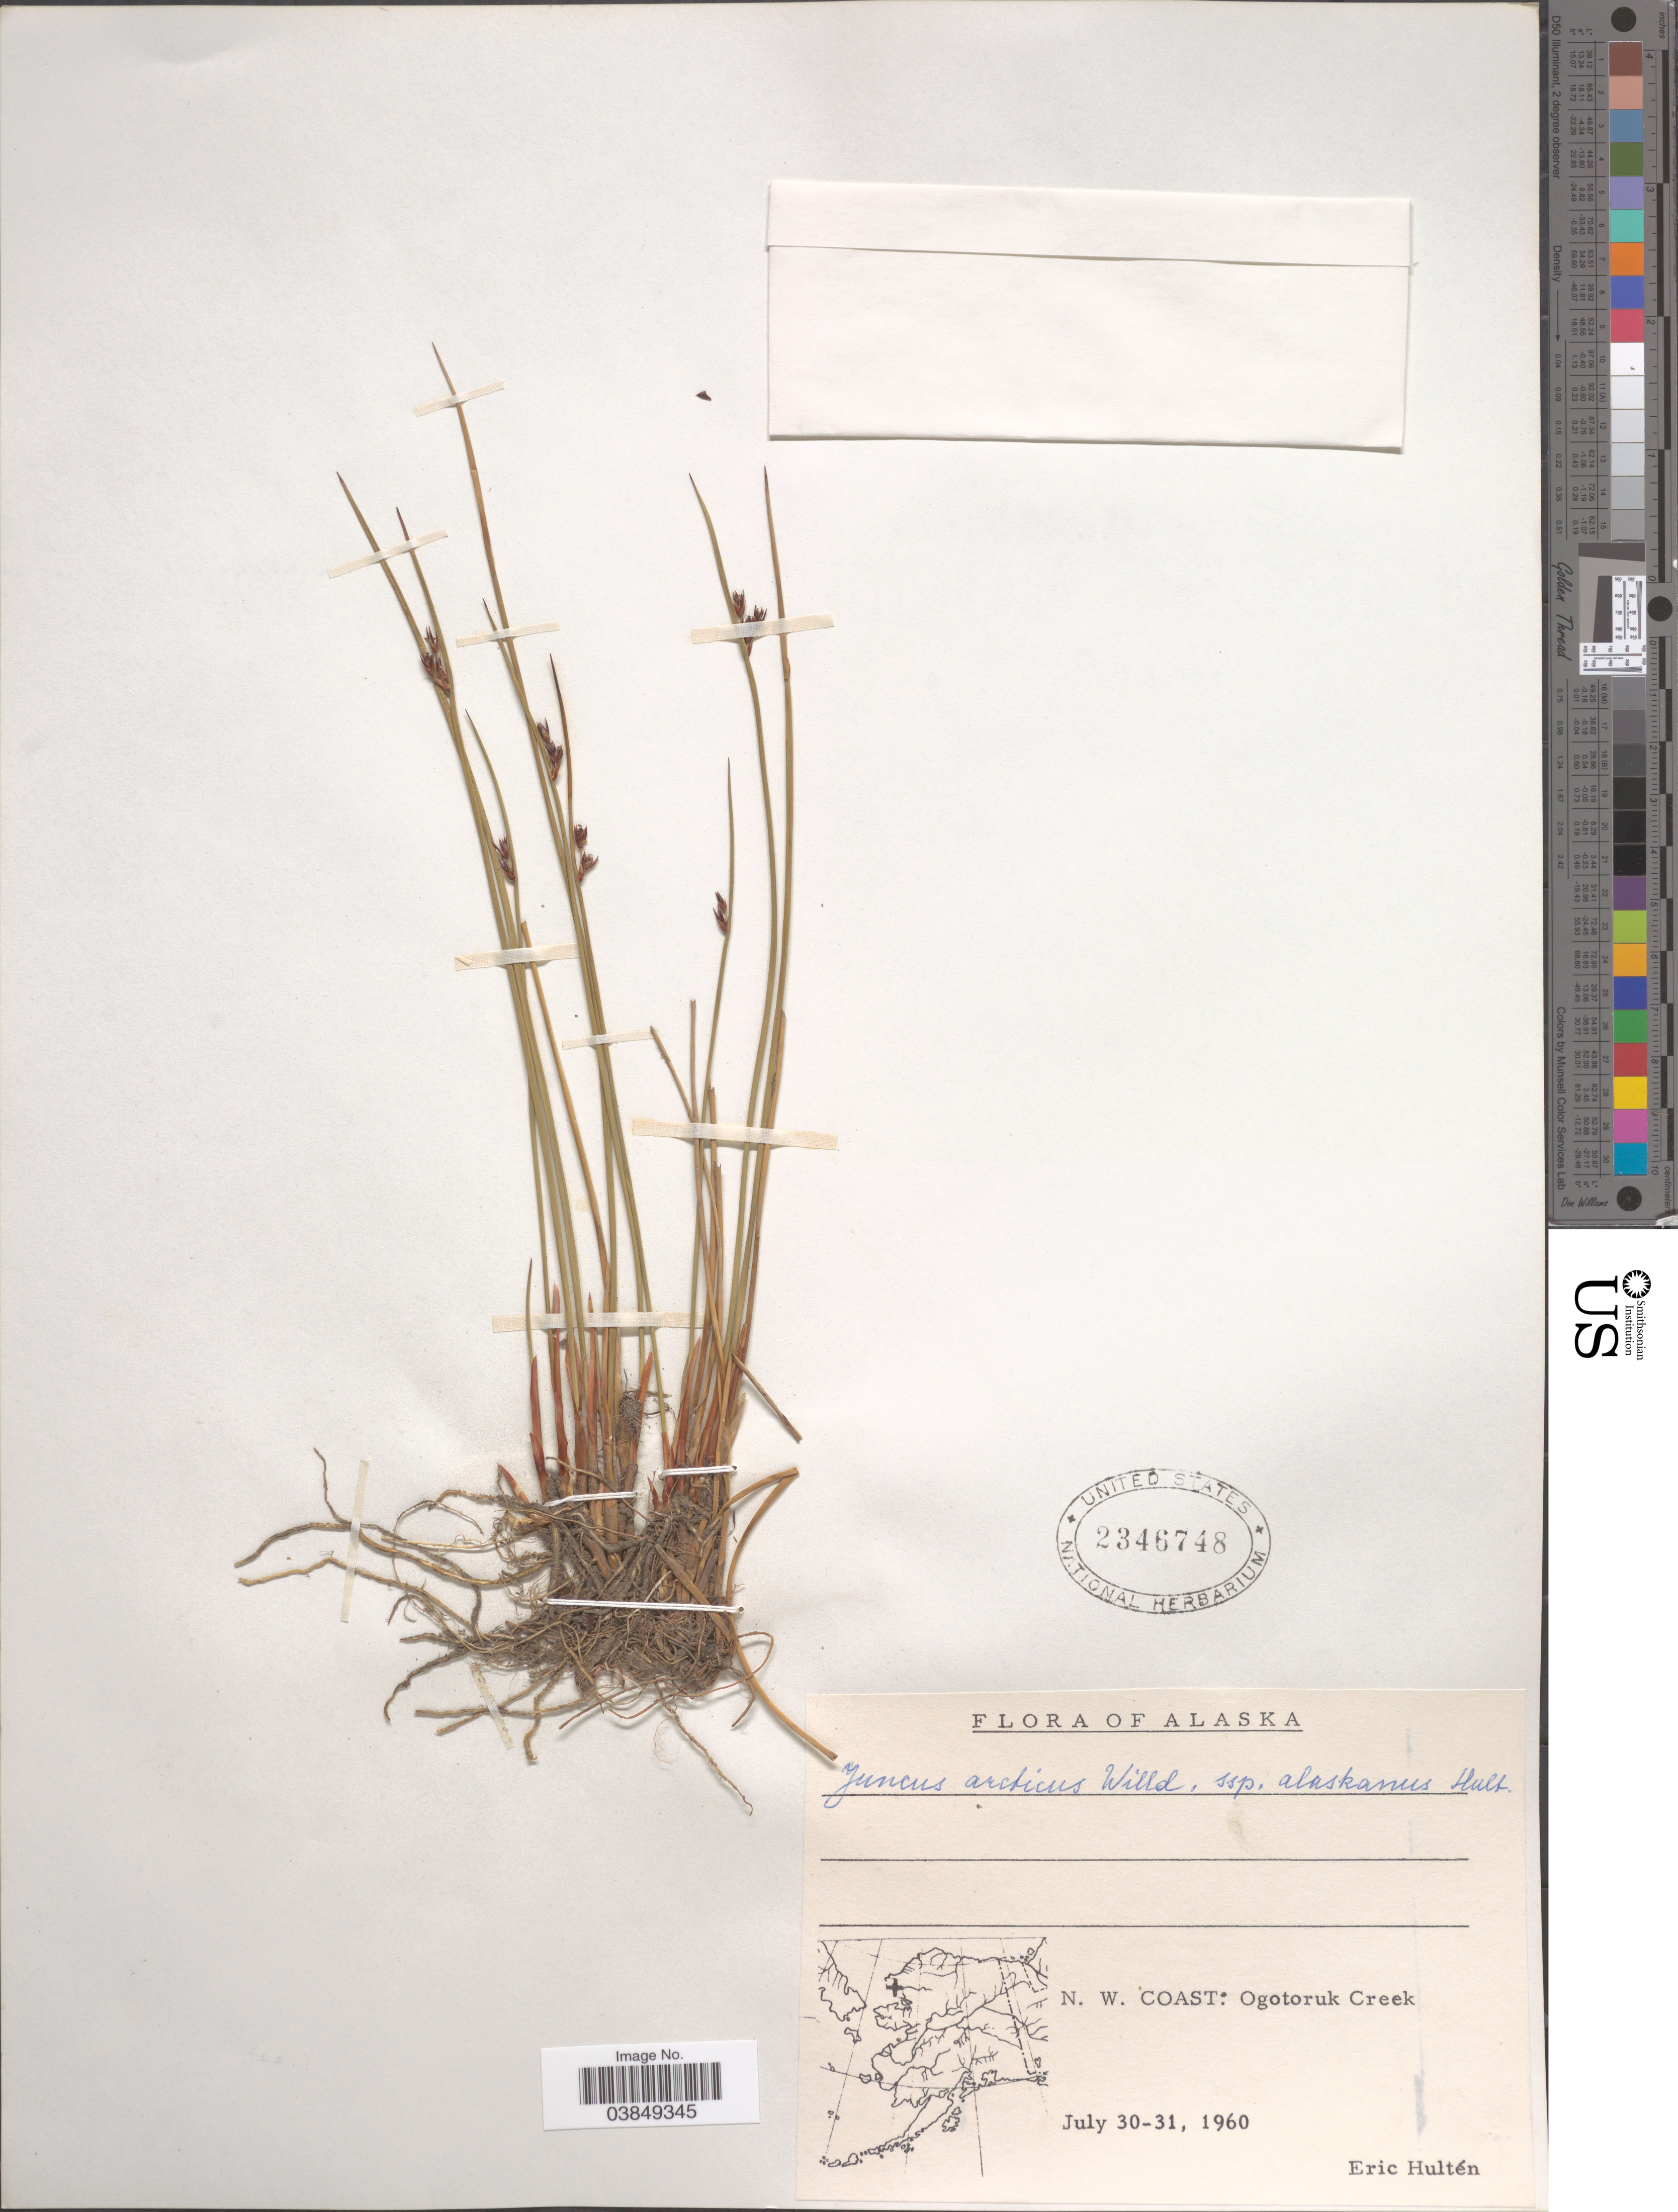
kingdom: Plantae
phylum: Tracheophyta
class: Liliopsida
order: Poales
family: Juncaceae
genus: Juncus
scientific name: Juncus arcticus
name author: Willd.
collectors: E. G. Hultén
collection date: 1960-07-30/1960-07-31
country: United States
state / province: Alaska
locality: N. W. Coast: Ogotoruk Creek.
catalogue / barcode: US 2346748